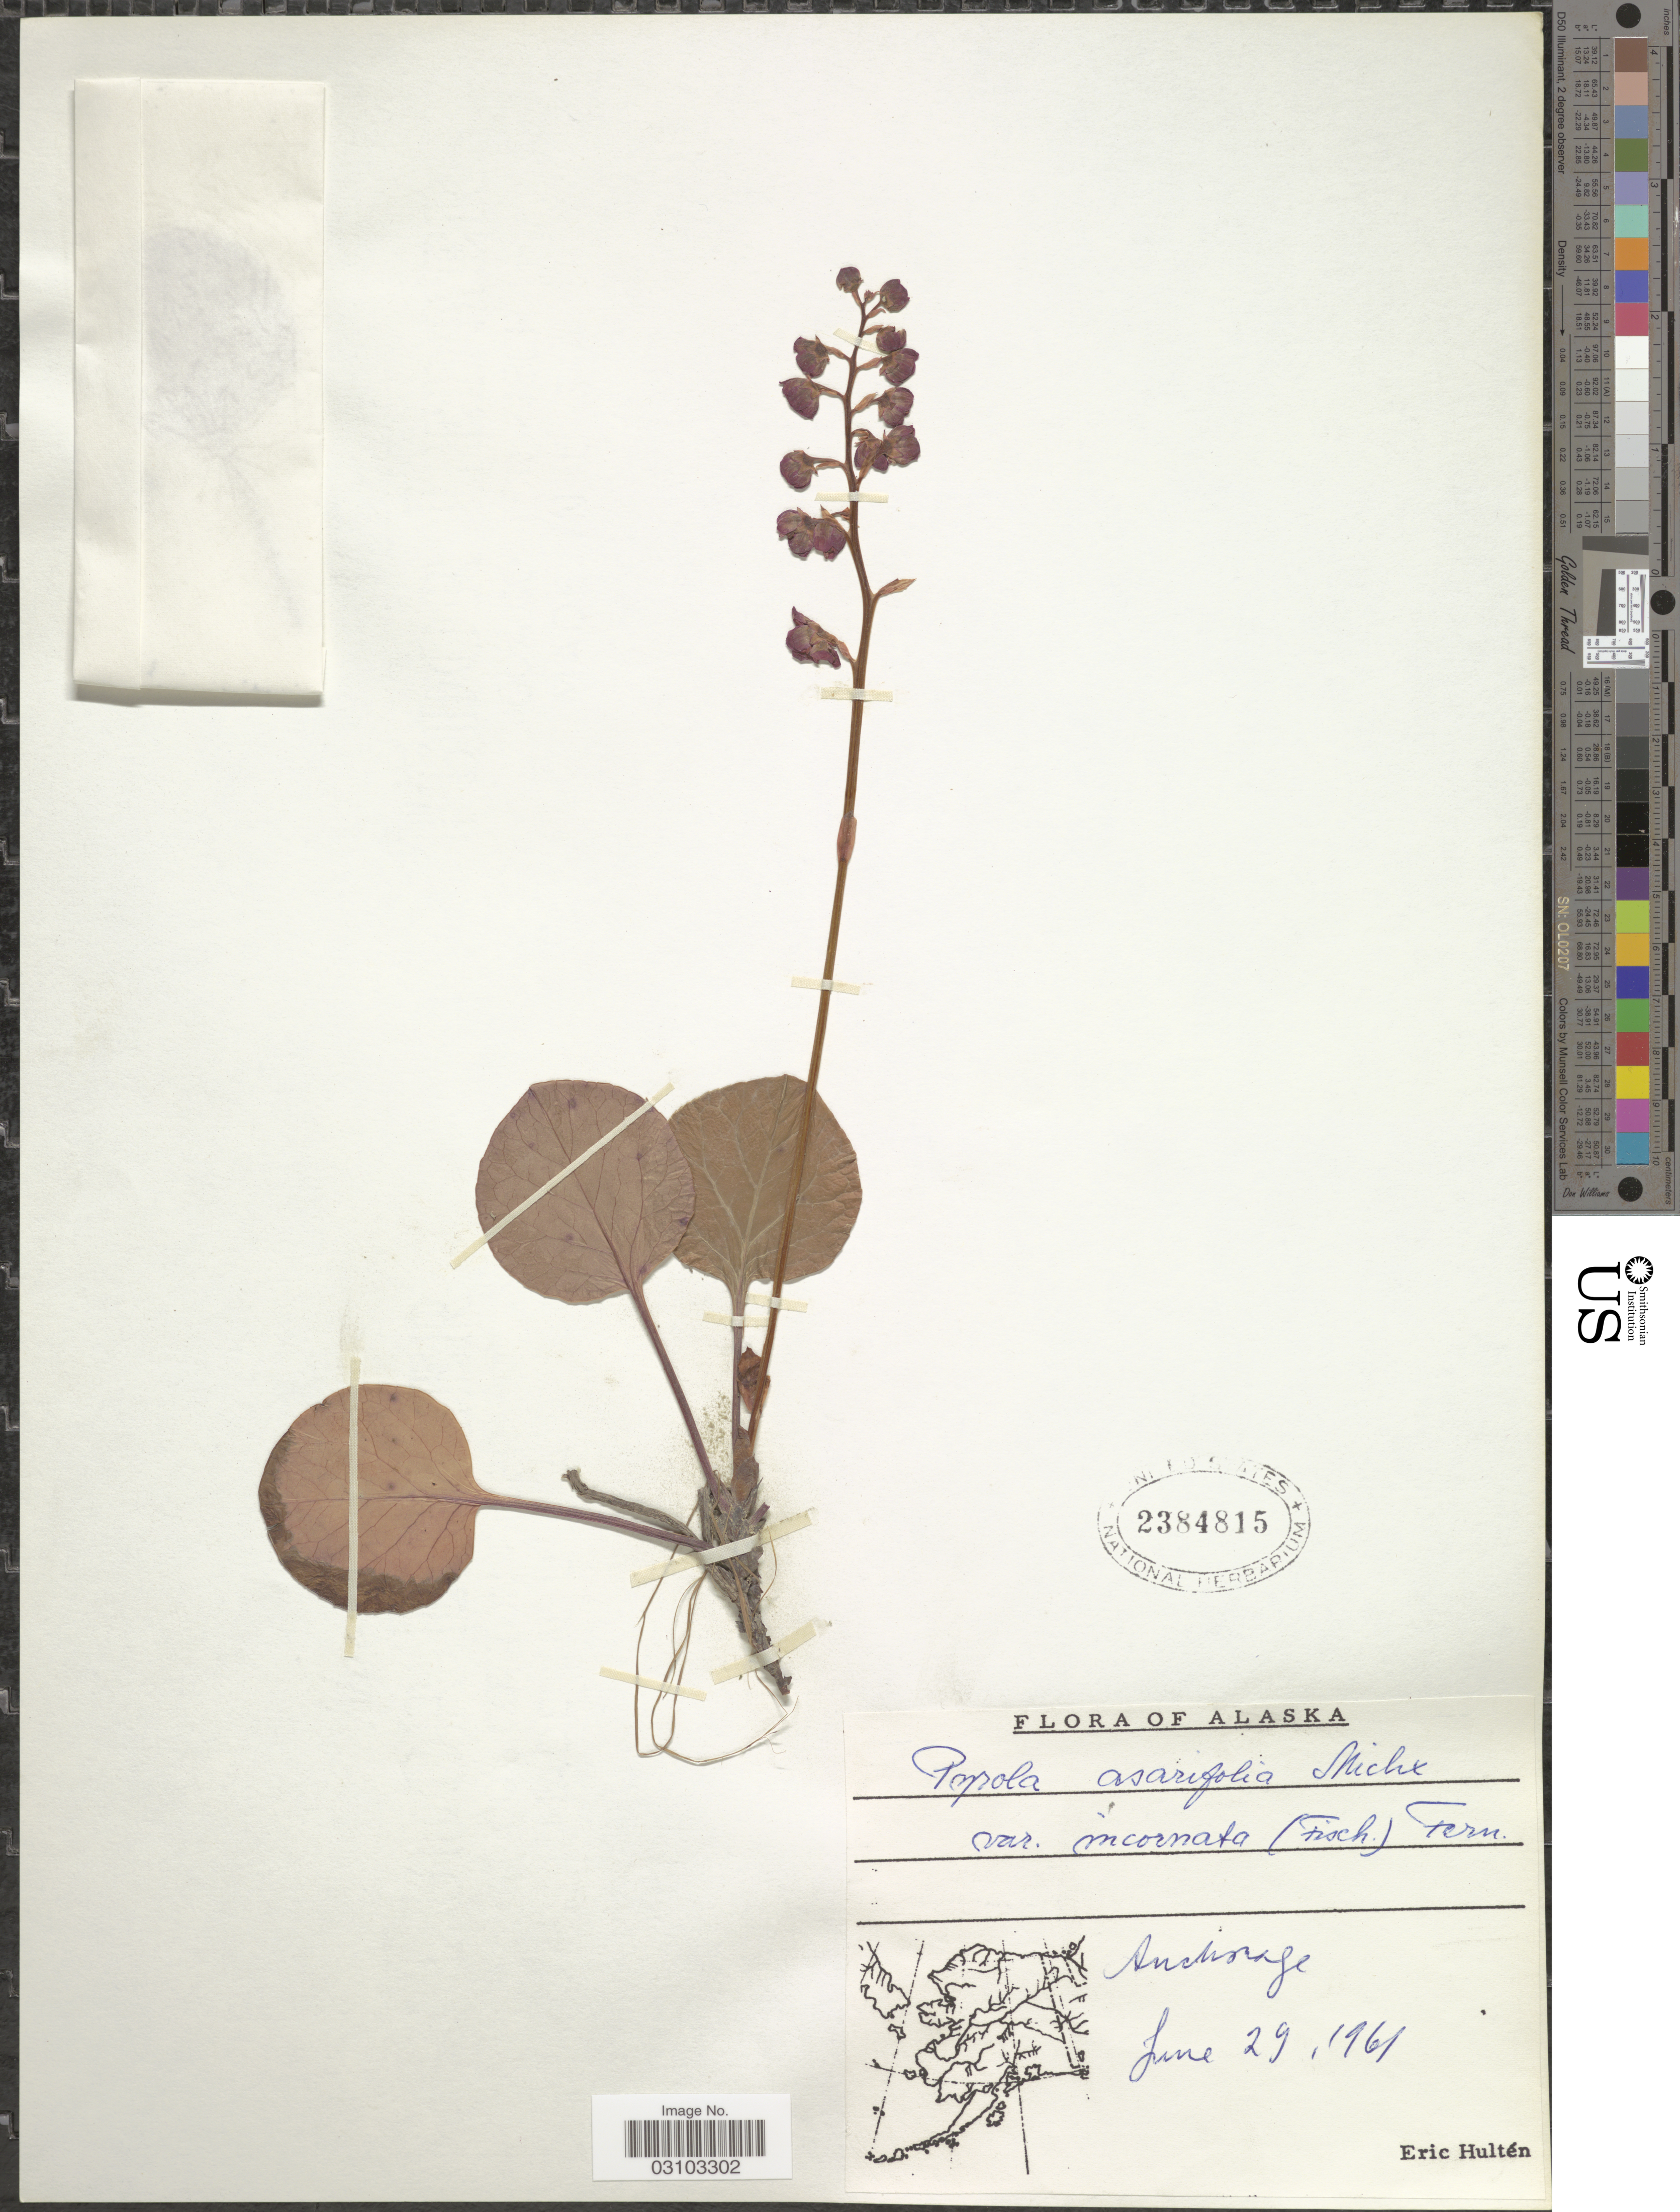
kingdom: Plantae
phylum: Tracheophyta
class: Magnoliopsida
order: Ericales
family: Ericaceae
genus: Pyrola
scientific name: Pyrola asarifolia subsp. incarnata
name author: (DC.) Haber & Hideki Takah.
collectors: E. G. Hultén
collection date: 1961-06-29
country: United States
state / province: Alaska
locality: Anchorage.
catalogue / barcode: US 2384815